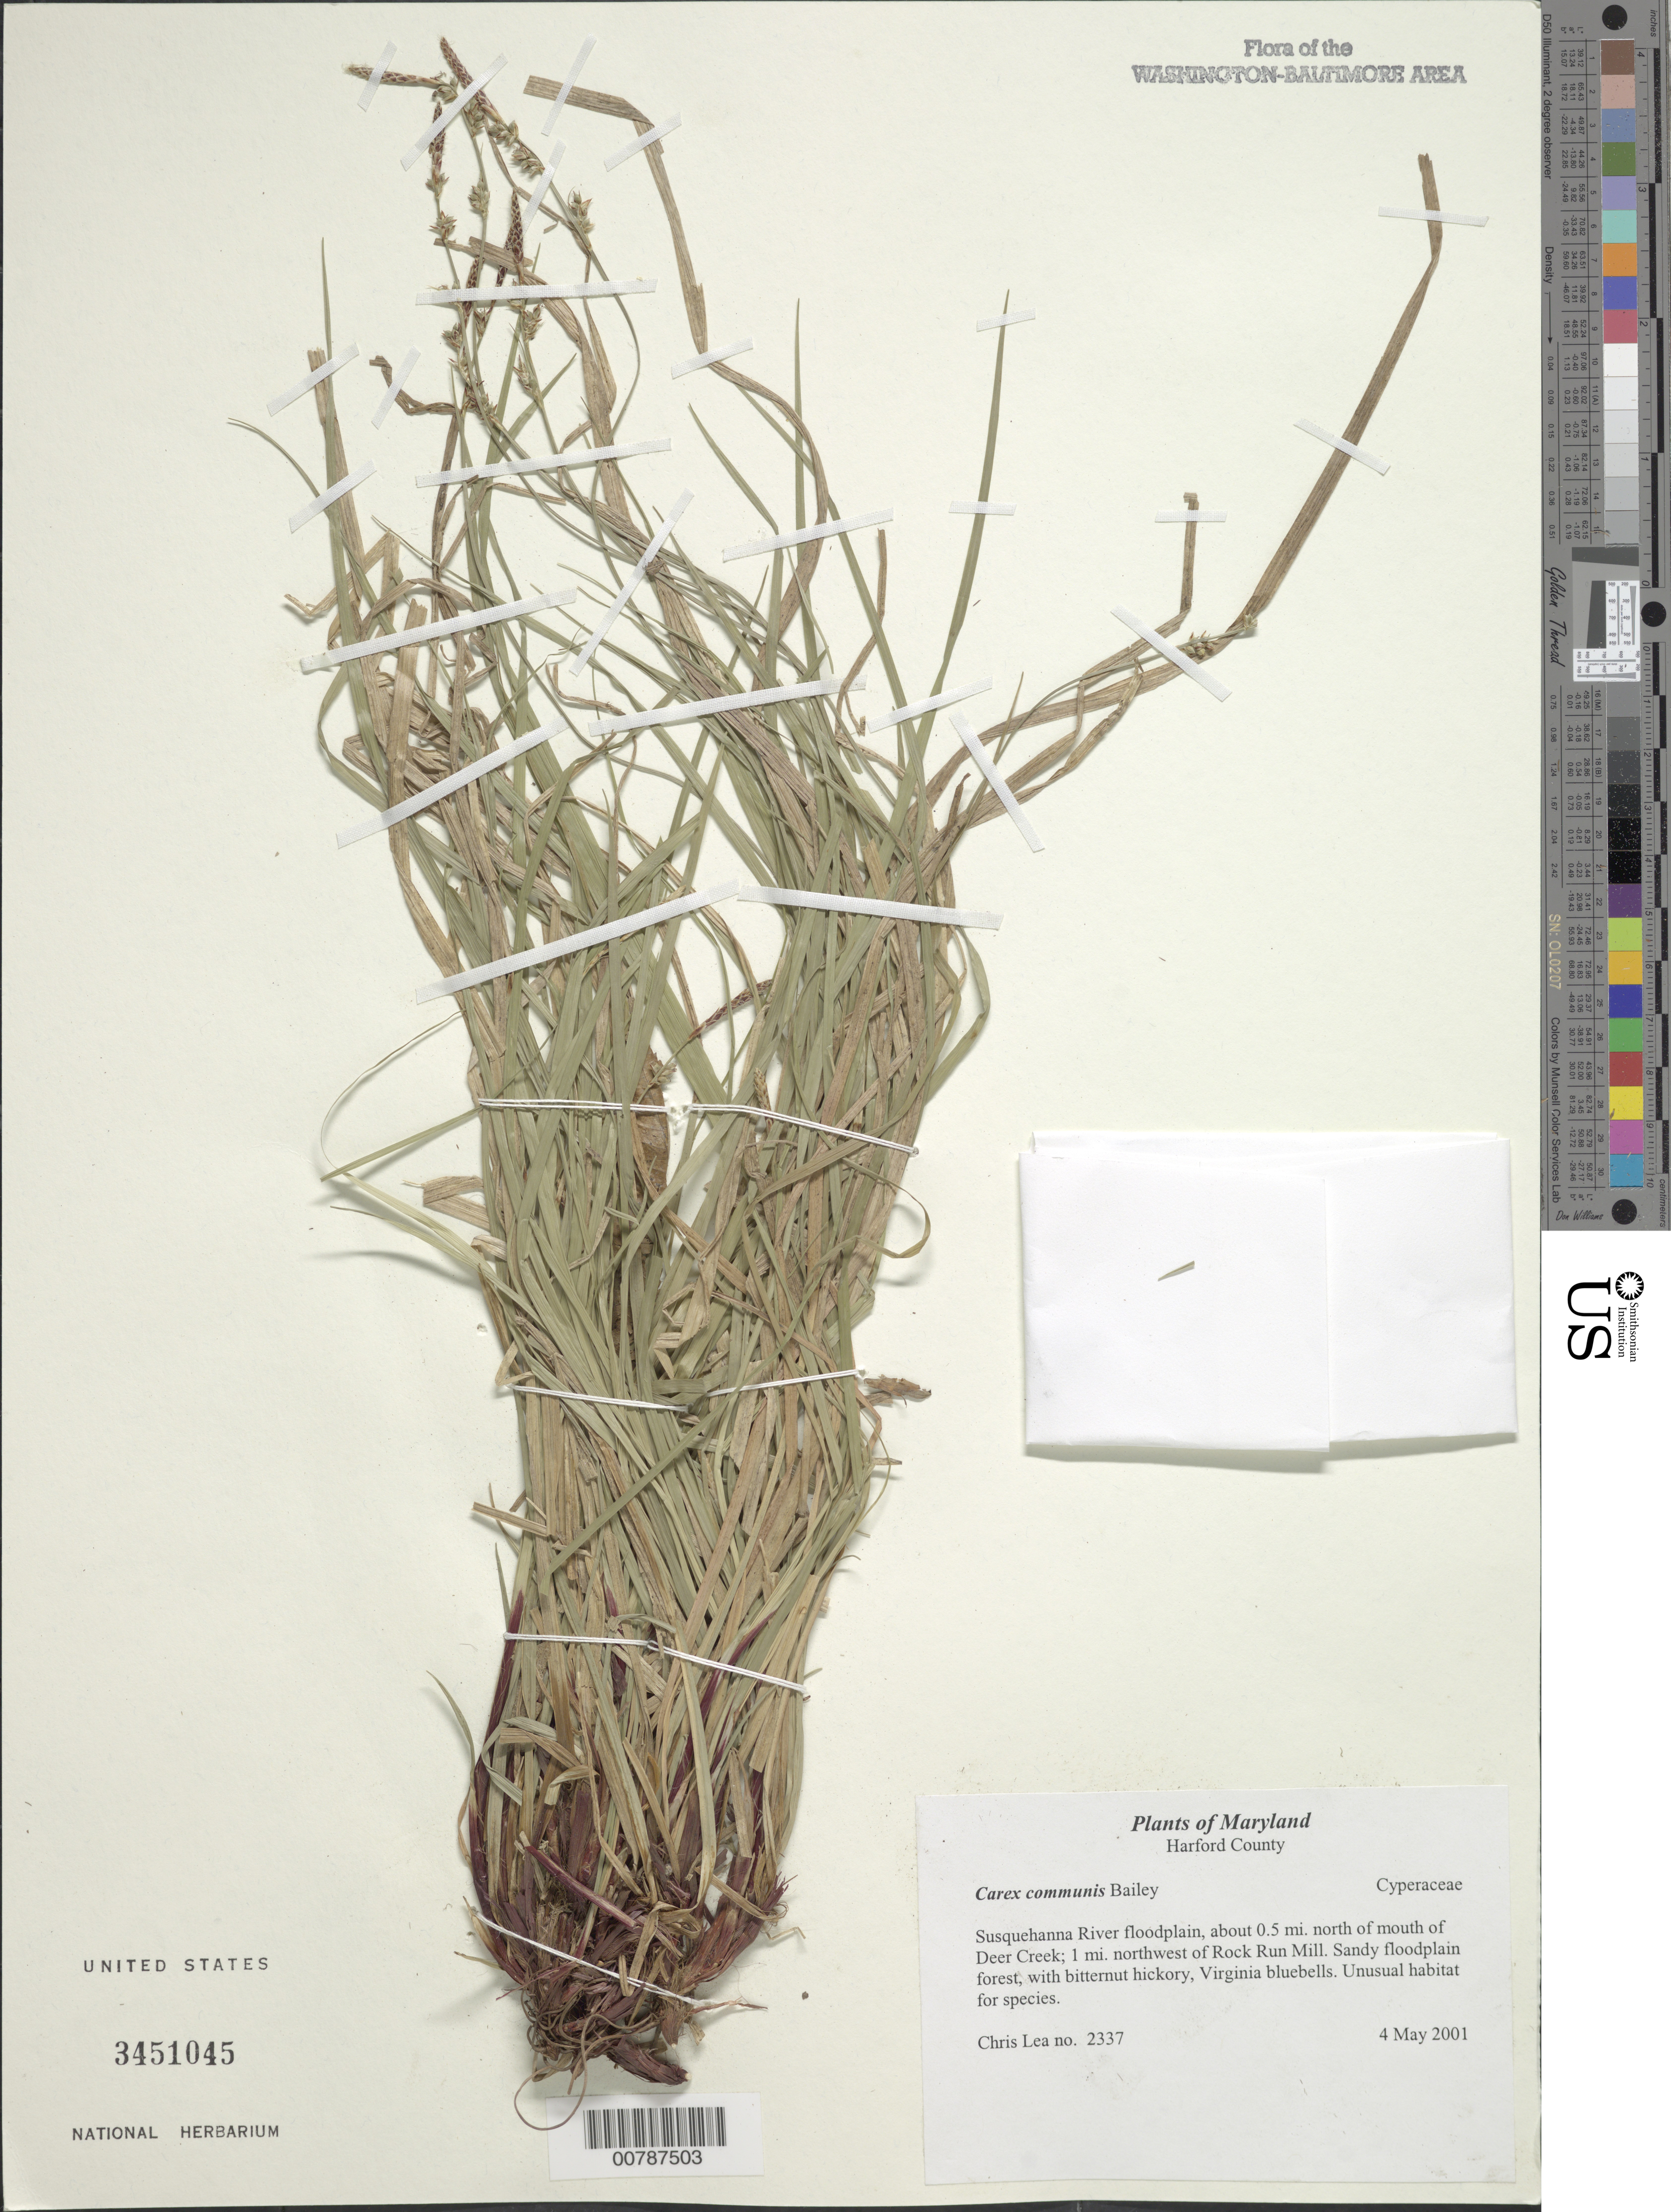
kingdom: Plantae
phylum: Tracheophyta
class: Liliopsida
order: Poales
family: Cyperaceae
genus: Carex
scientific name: Carex communis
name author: L.H. Bailey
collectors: C. Lea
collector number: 2337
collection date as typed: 4 May 2001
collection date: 2001-05-04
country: United States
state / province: Maryland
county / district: Harford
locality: Susquehanna River floodplain, about 0.5 mi. north of mouth of Deer Creek; 1 mi. northwest of Rock Run Mill.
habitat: Sandy floodplain forest, with bitternut hickory, Virginia bluebells. Unusual habitat for species.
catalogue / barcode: US 3451045